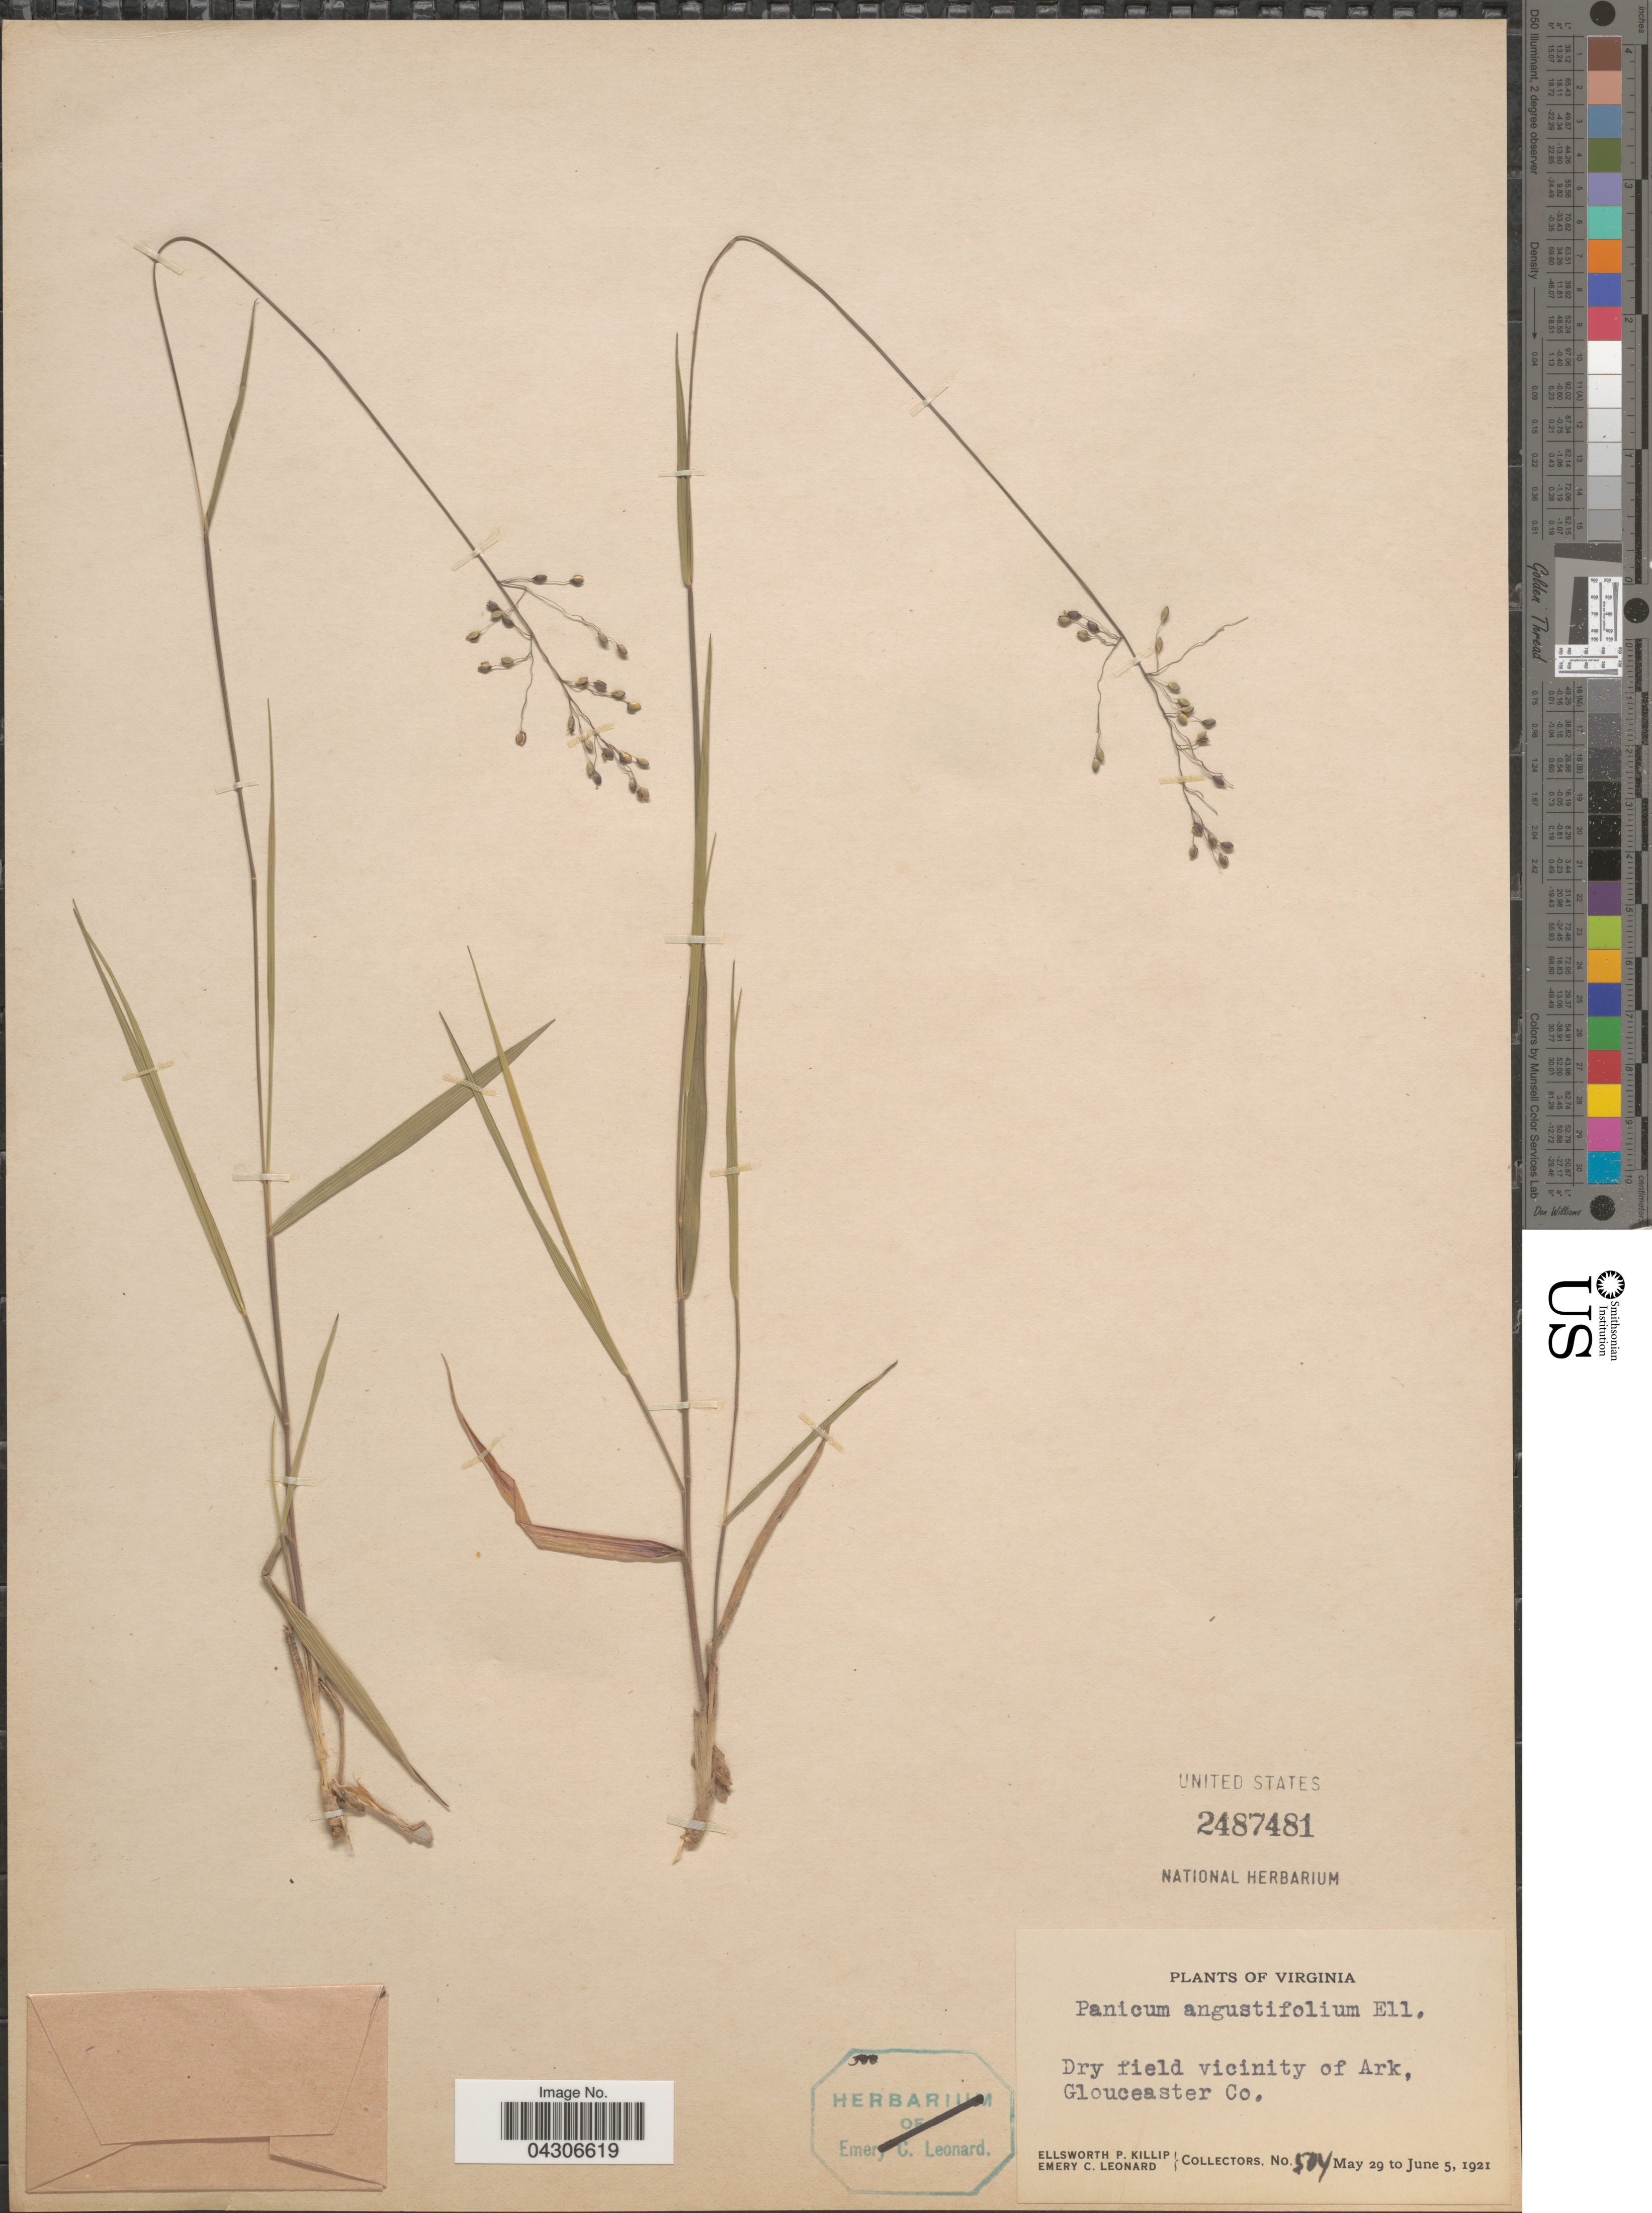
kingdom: Plantae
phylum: Tracheophyta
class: Liliopsida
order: Poales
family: Poaceae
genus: Dichanthelium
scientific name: Dichanthelium aciculare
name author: (Desv. ex Poir.) Gould & C.A. Clark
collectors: E. P. Killip & E. C. Leonard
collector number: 504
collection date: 1921-05-29/1921-06-05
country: United States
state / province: Virginia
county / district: Gloucester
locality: Dry field vicinity of Ark, Glouceaster Co.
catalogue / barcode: US 2487481